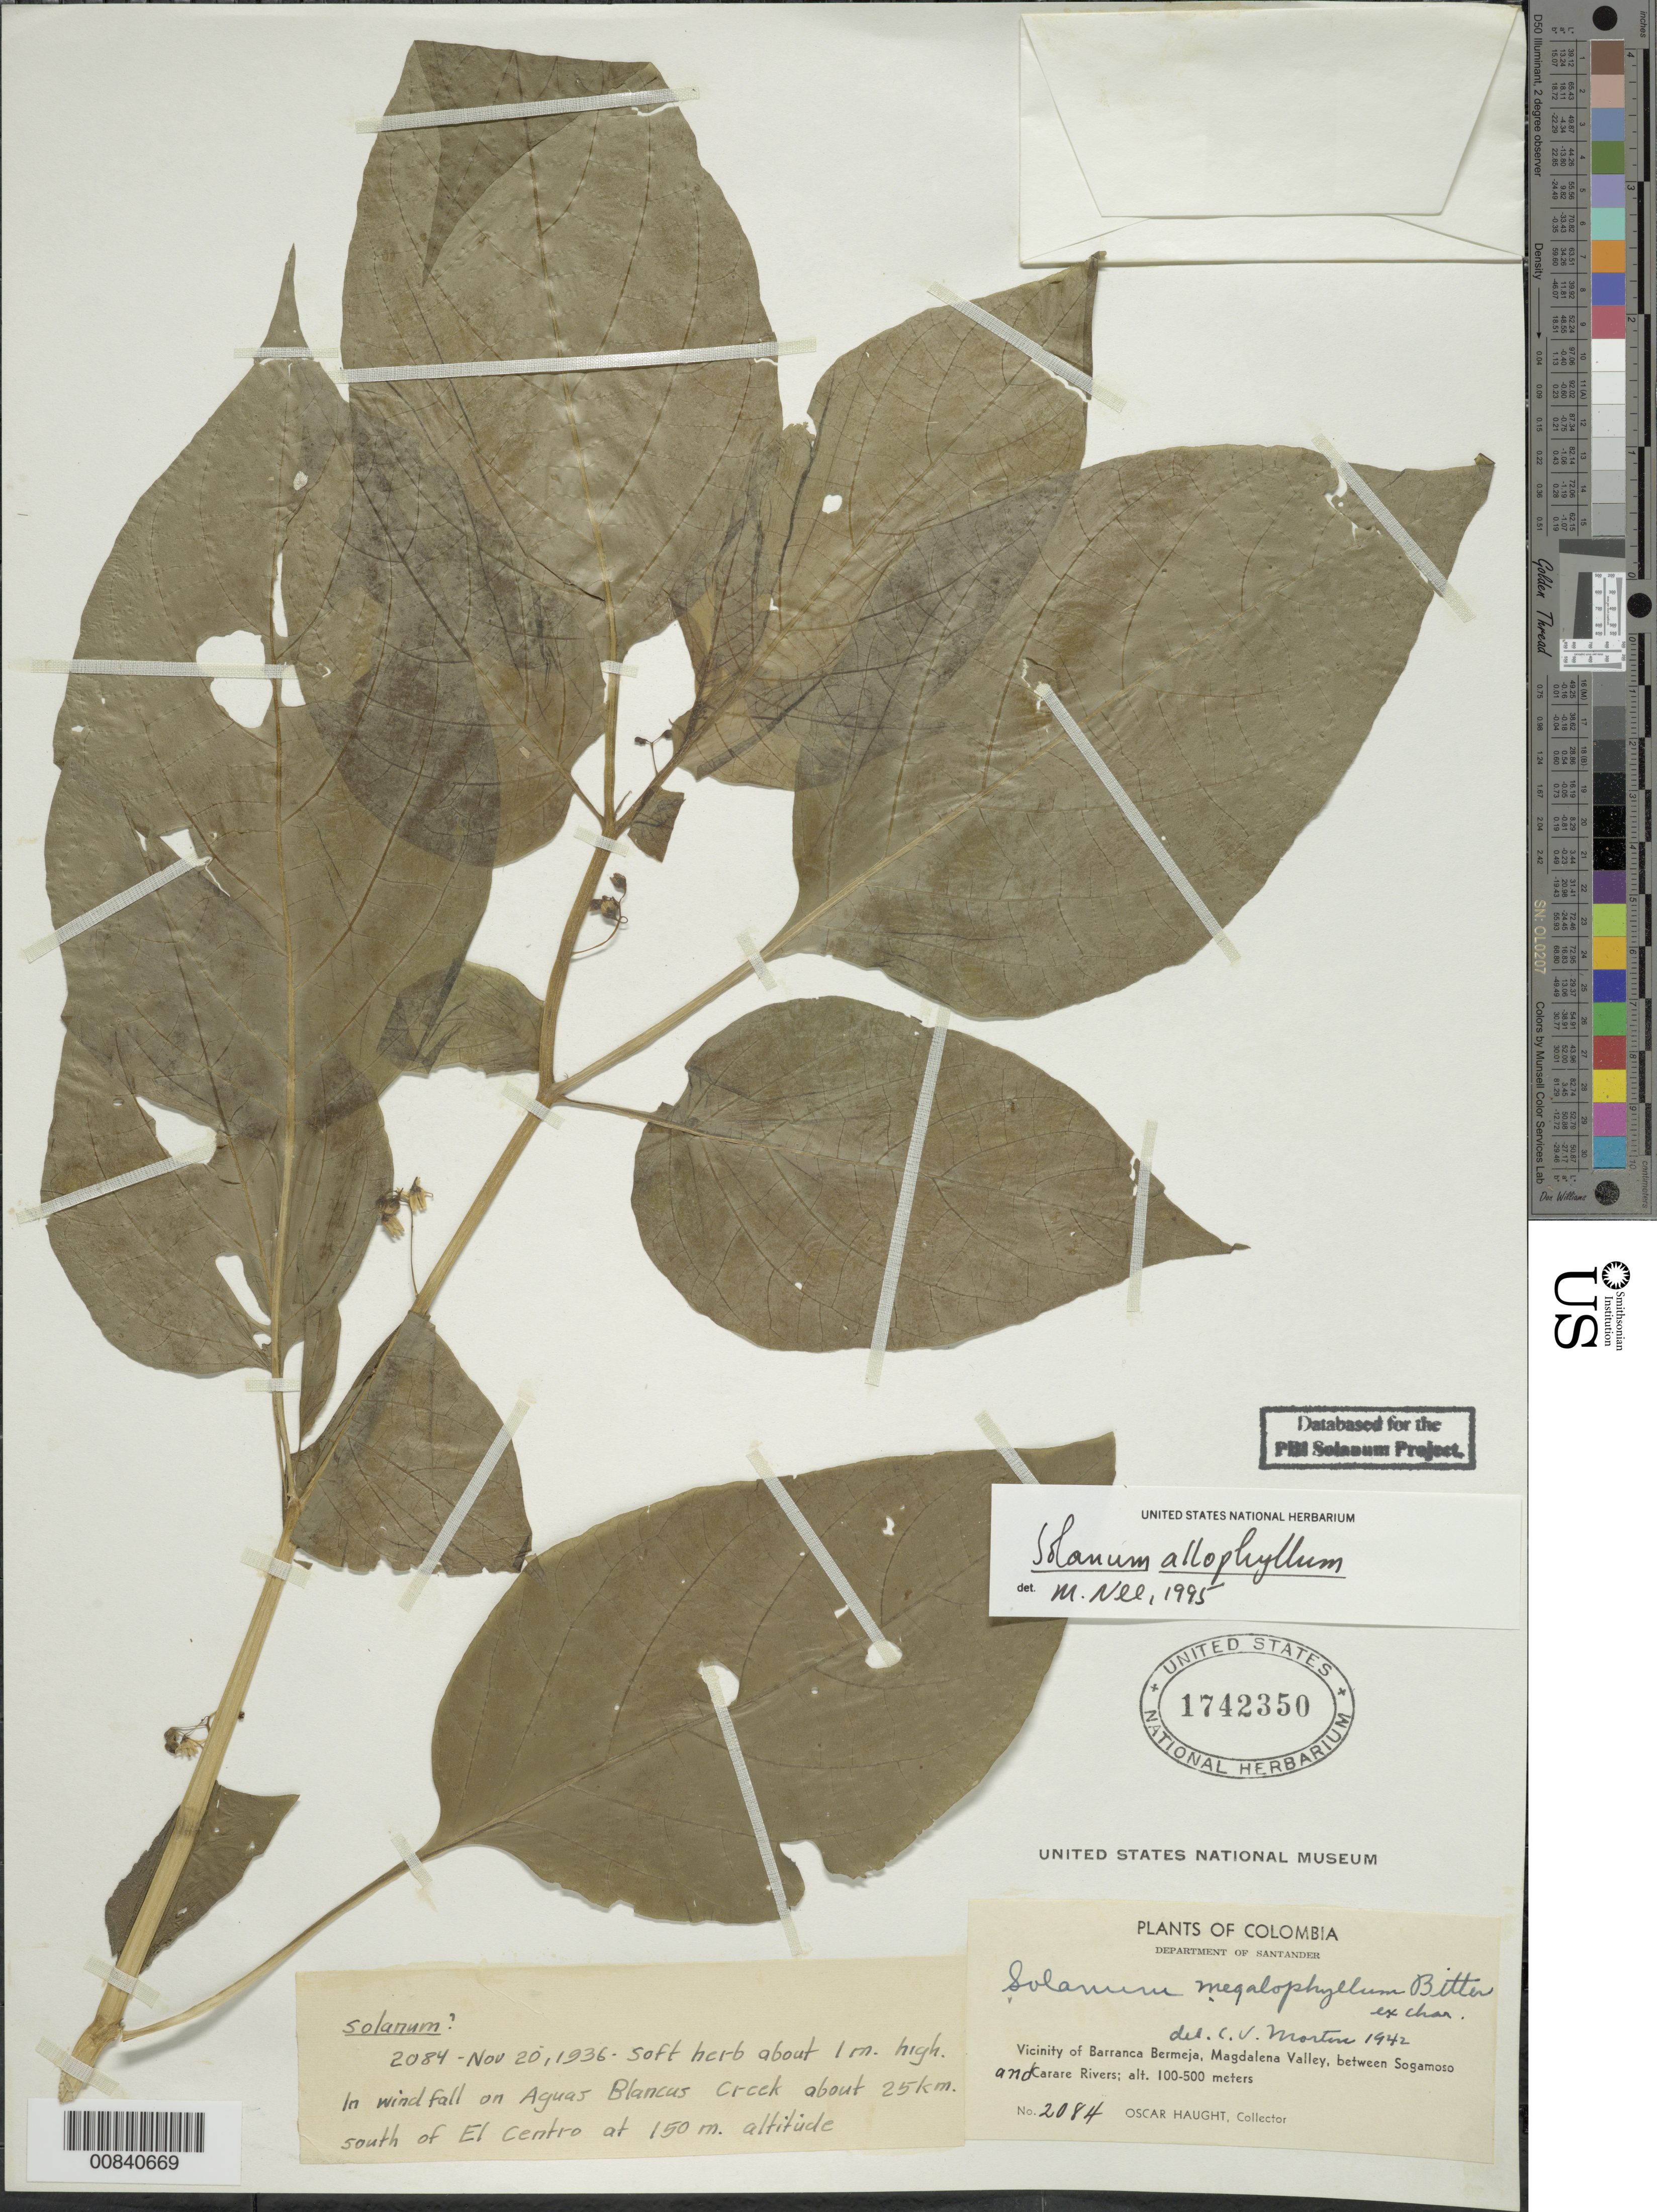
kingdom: Plantae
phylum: Tracheophyta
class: Magnoliopsida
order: Solanales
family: Solanaceae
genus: Solanum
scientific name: Solanum allophyllum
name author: (Miers) Sendtn.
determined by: Nee, Michael H.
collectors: O. L. Haught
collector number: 2084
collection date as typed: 20 Nov 1936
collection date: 1936-11-20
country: Colombia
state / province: Santander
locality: Vicinity of Barranca Bermeja, Magdalena Valley, between Sogamoso and Carare Rivers. In windfall on Aguas Blancas Creek about 25 km. south of El Centro.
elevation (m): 150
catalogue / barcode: US 1742350